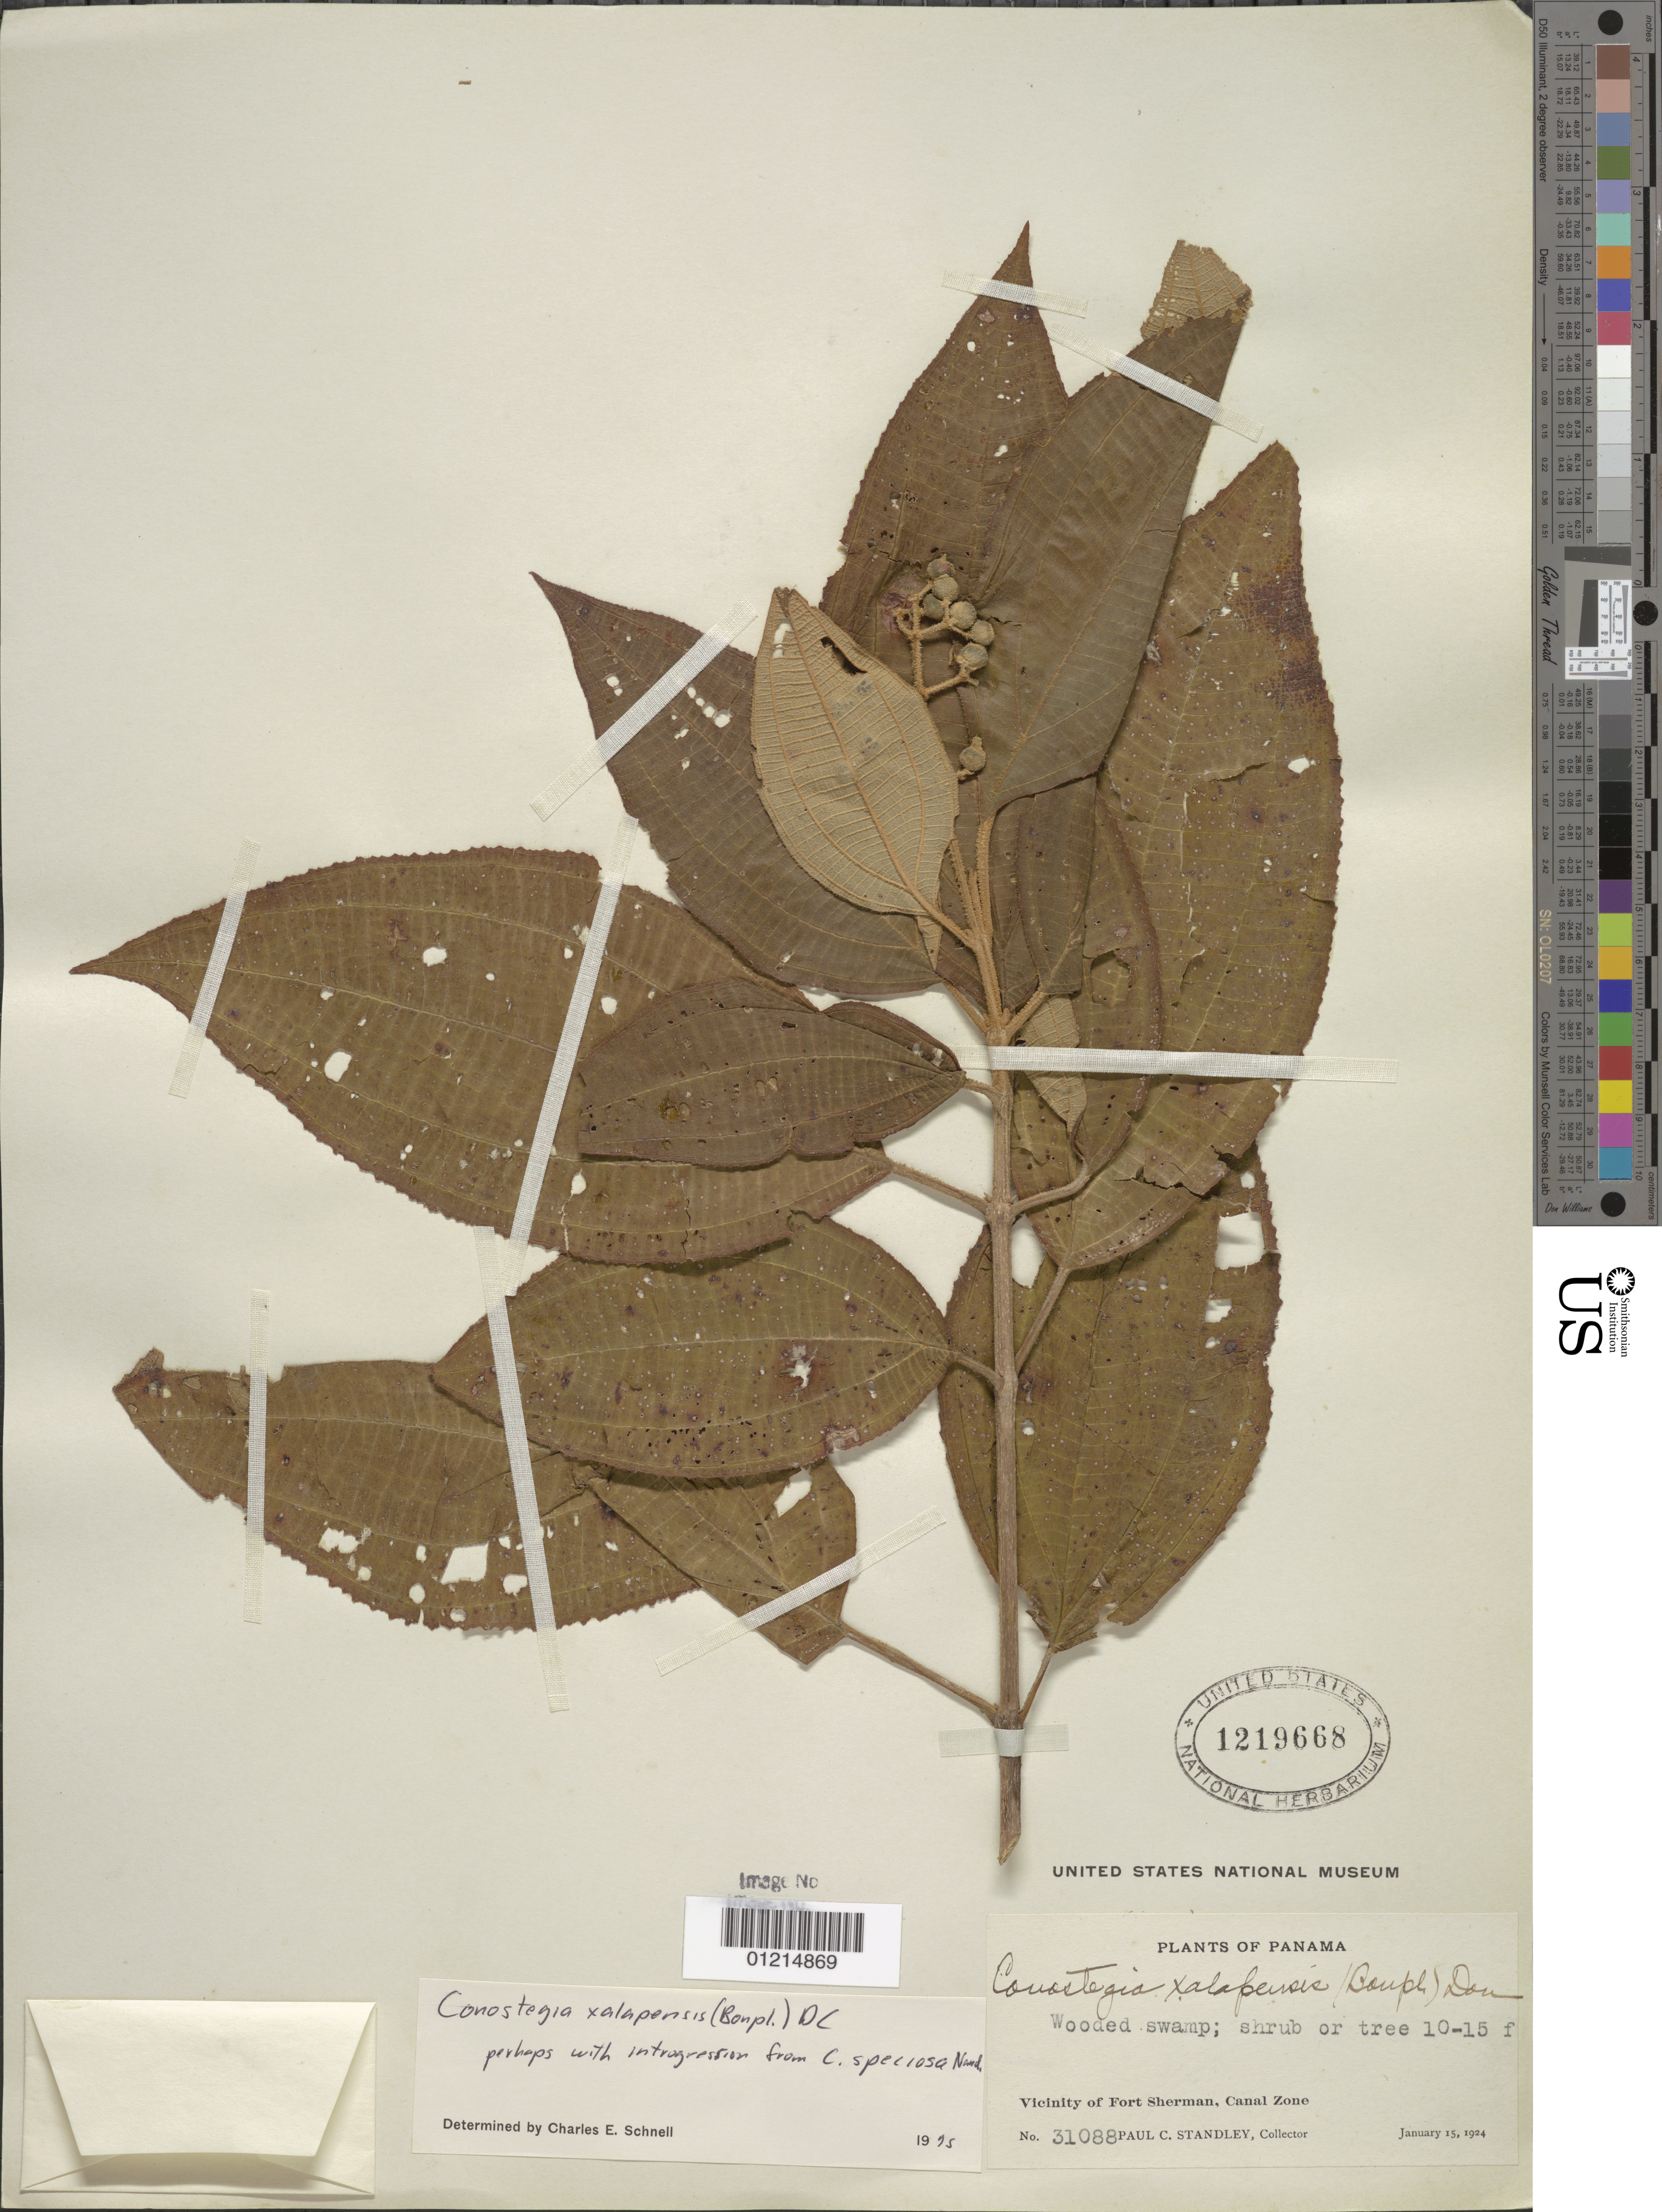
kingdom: Plantae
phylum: Tracheophyta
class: Magnoliopsida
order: Myrtales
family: Melastomataceae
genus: Conostegia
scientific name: Conostegia quadrangularis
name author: Schltdl. ex Steud.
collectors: P. C. Standley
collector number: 31088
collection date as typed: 15 Jan 1924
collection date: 1924-01-15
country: Panama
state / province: Colón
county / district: Canal Zone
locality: Vicinity of Fort Sherman.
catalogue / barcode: US 1219668